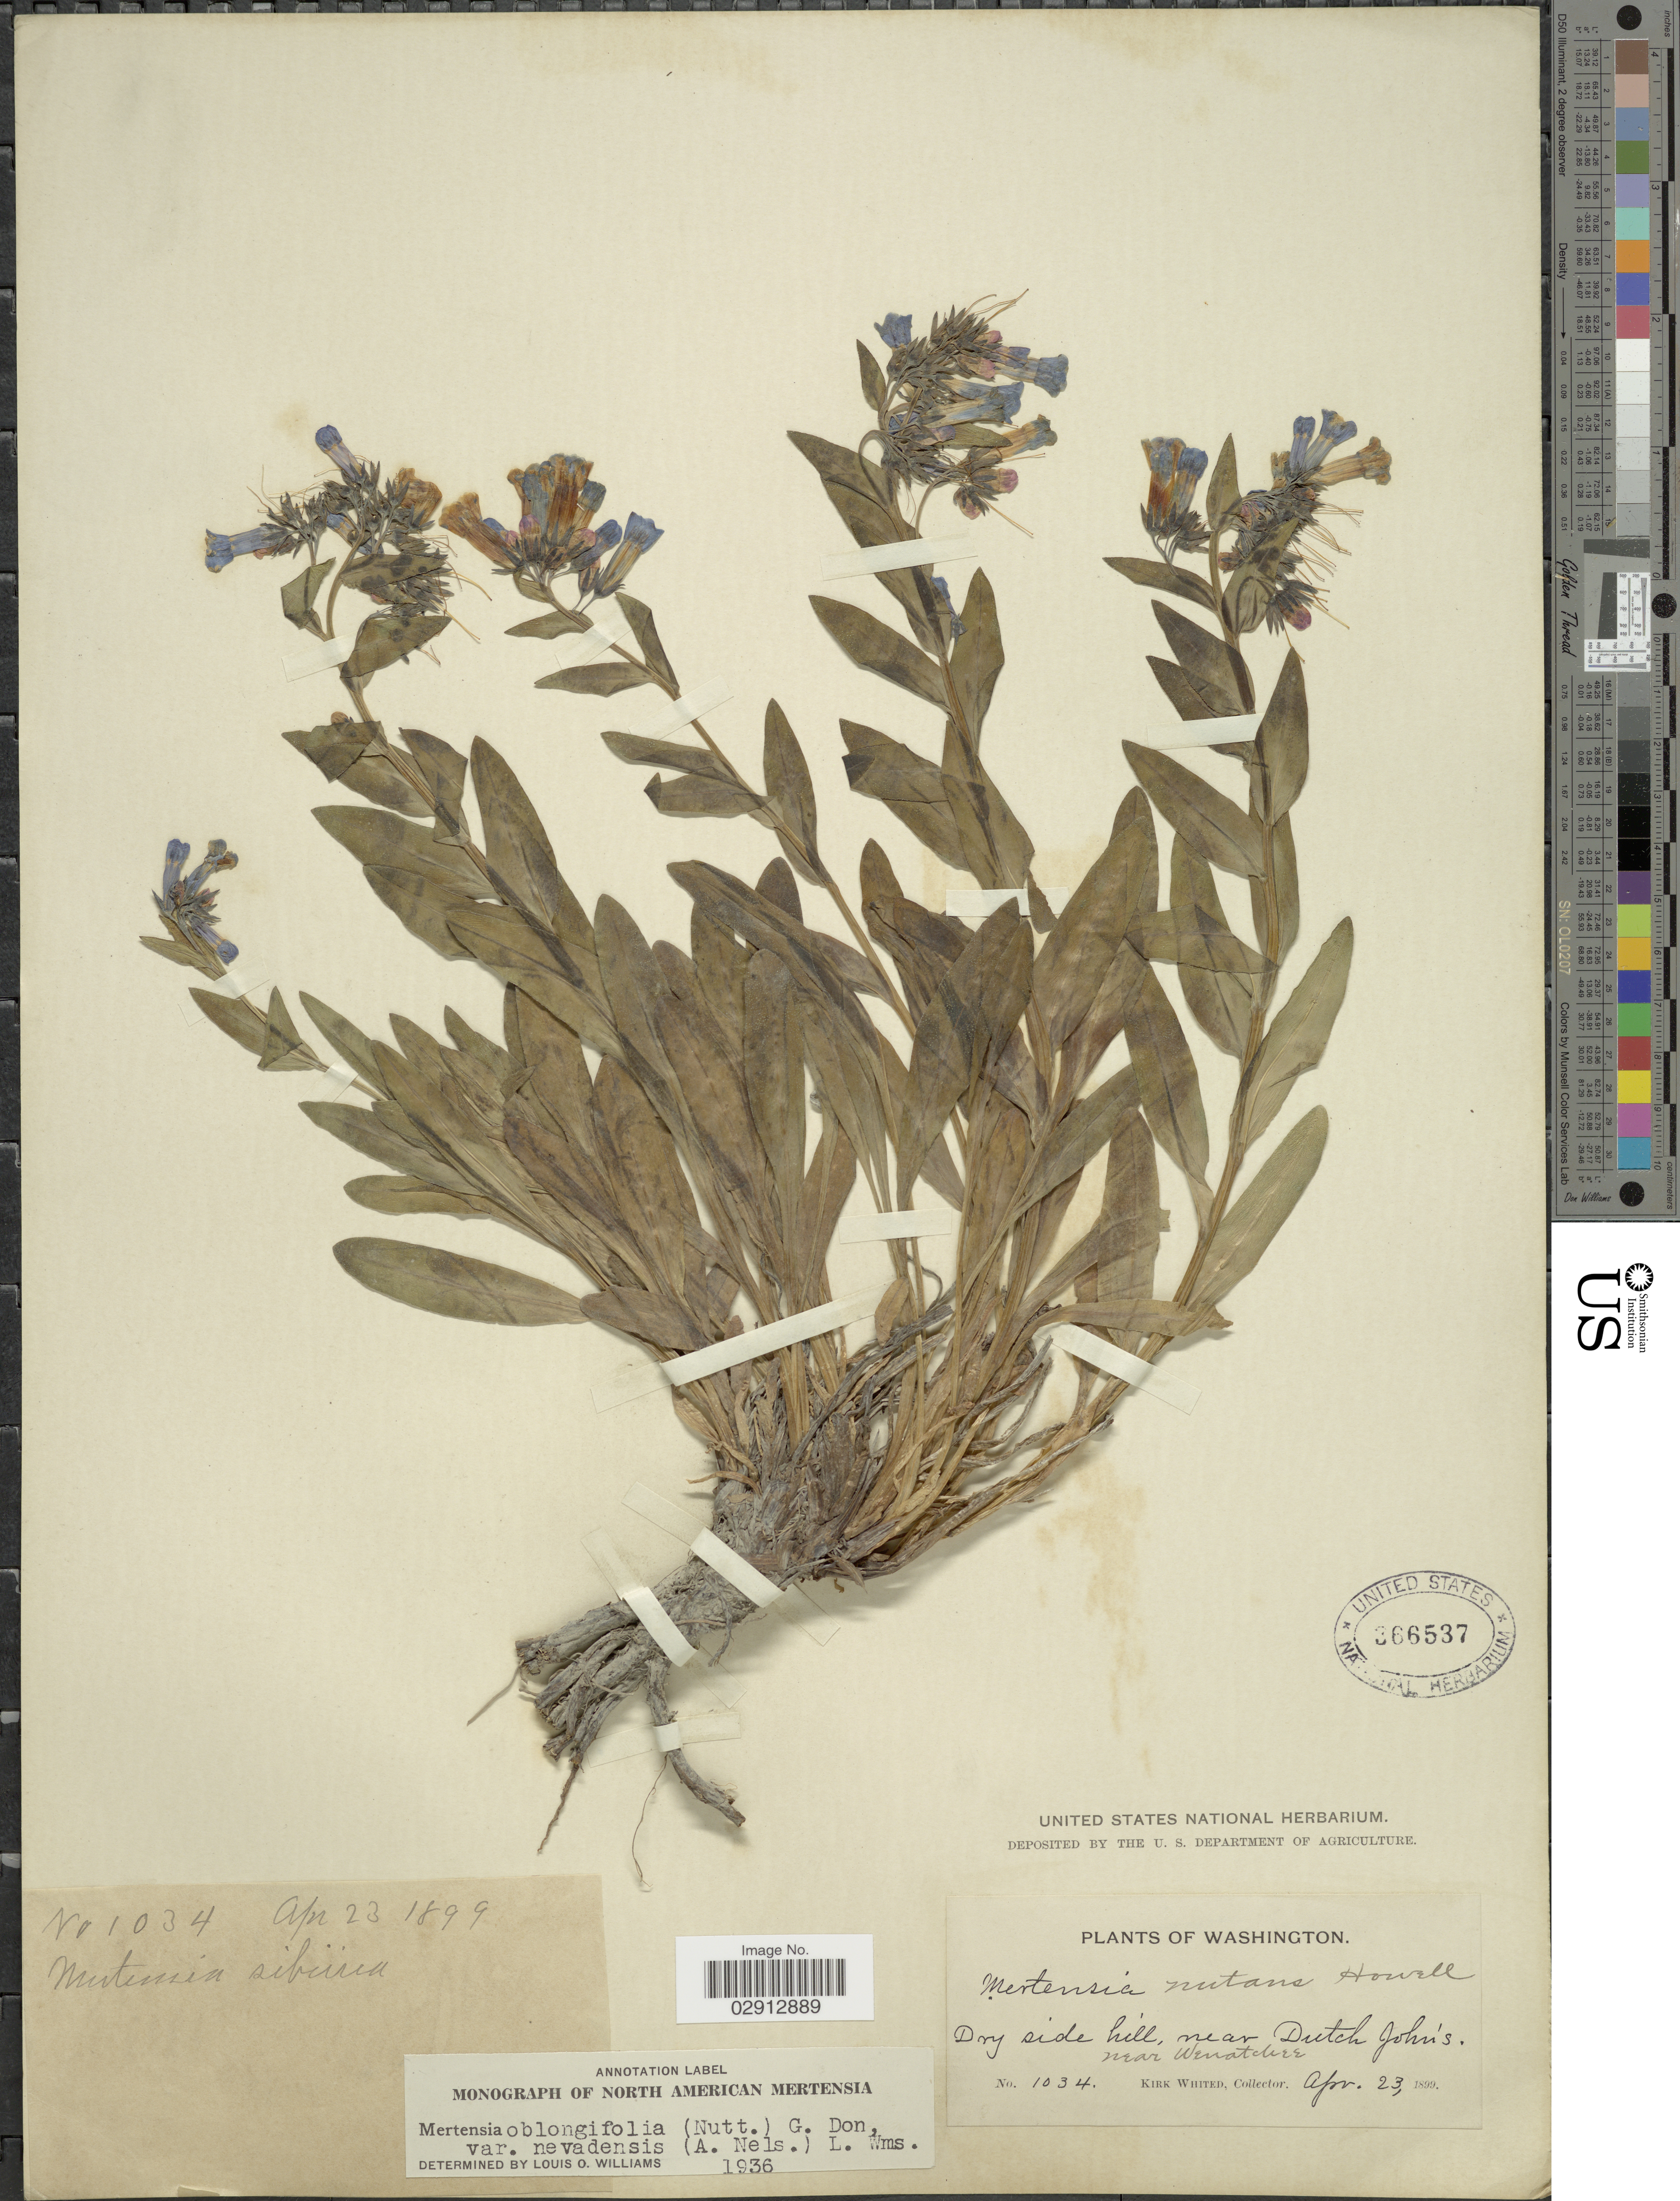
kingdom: Plantae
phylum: Tracheophyta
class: Magnoliopsida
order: Boraginales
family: Boraginaceae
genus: Mertensia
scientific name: Mertensia oblongifolia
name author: (Nutt.) G. Don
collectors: K. Whited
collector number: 1034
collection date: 1899-04-23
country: United States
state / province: Washington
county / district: Chelan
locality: Near Dutch John's. Near Wenatchee.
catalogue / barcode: US 366537